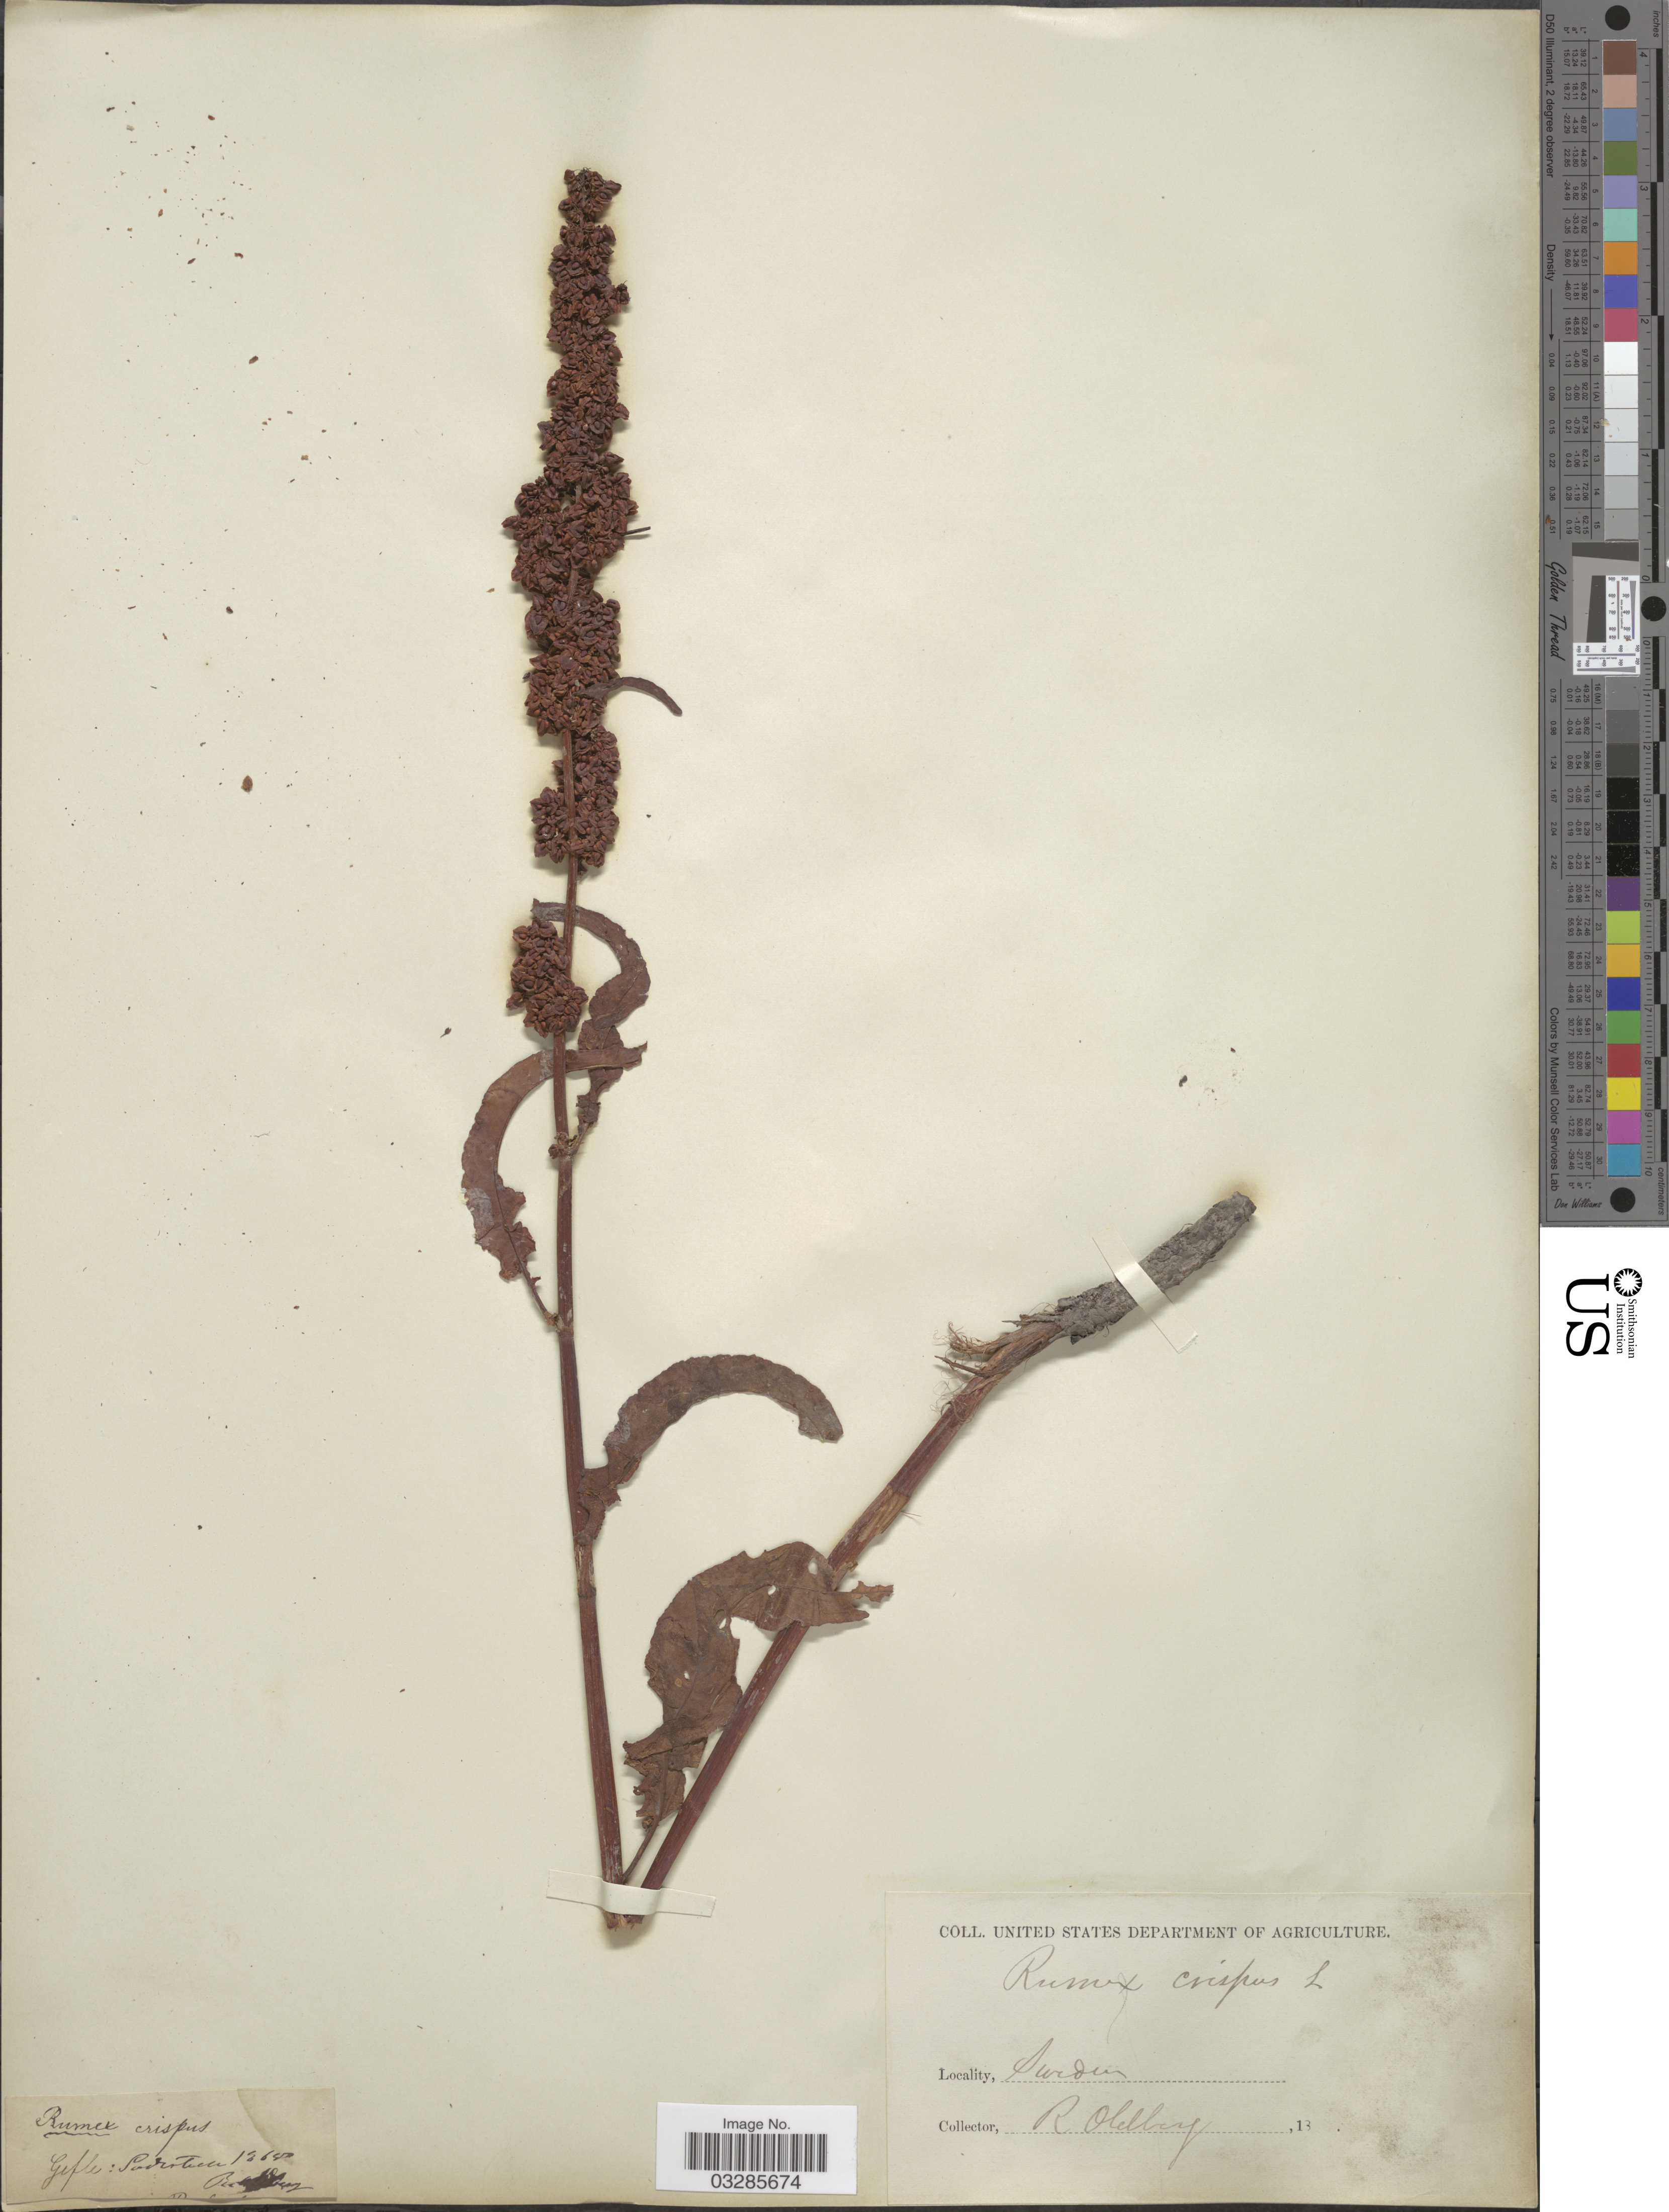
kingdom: Plantae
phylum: Tracheophyta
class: Magnoliopsida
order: Caryophyllales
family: Polygonaceae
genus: Rumex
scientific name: Rumex crispus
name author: L.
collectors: R. Oldberg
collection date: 1868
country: Sweden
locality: Gefle: Sodrestuch [interpreted].